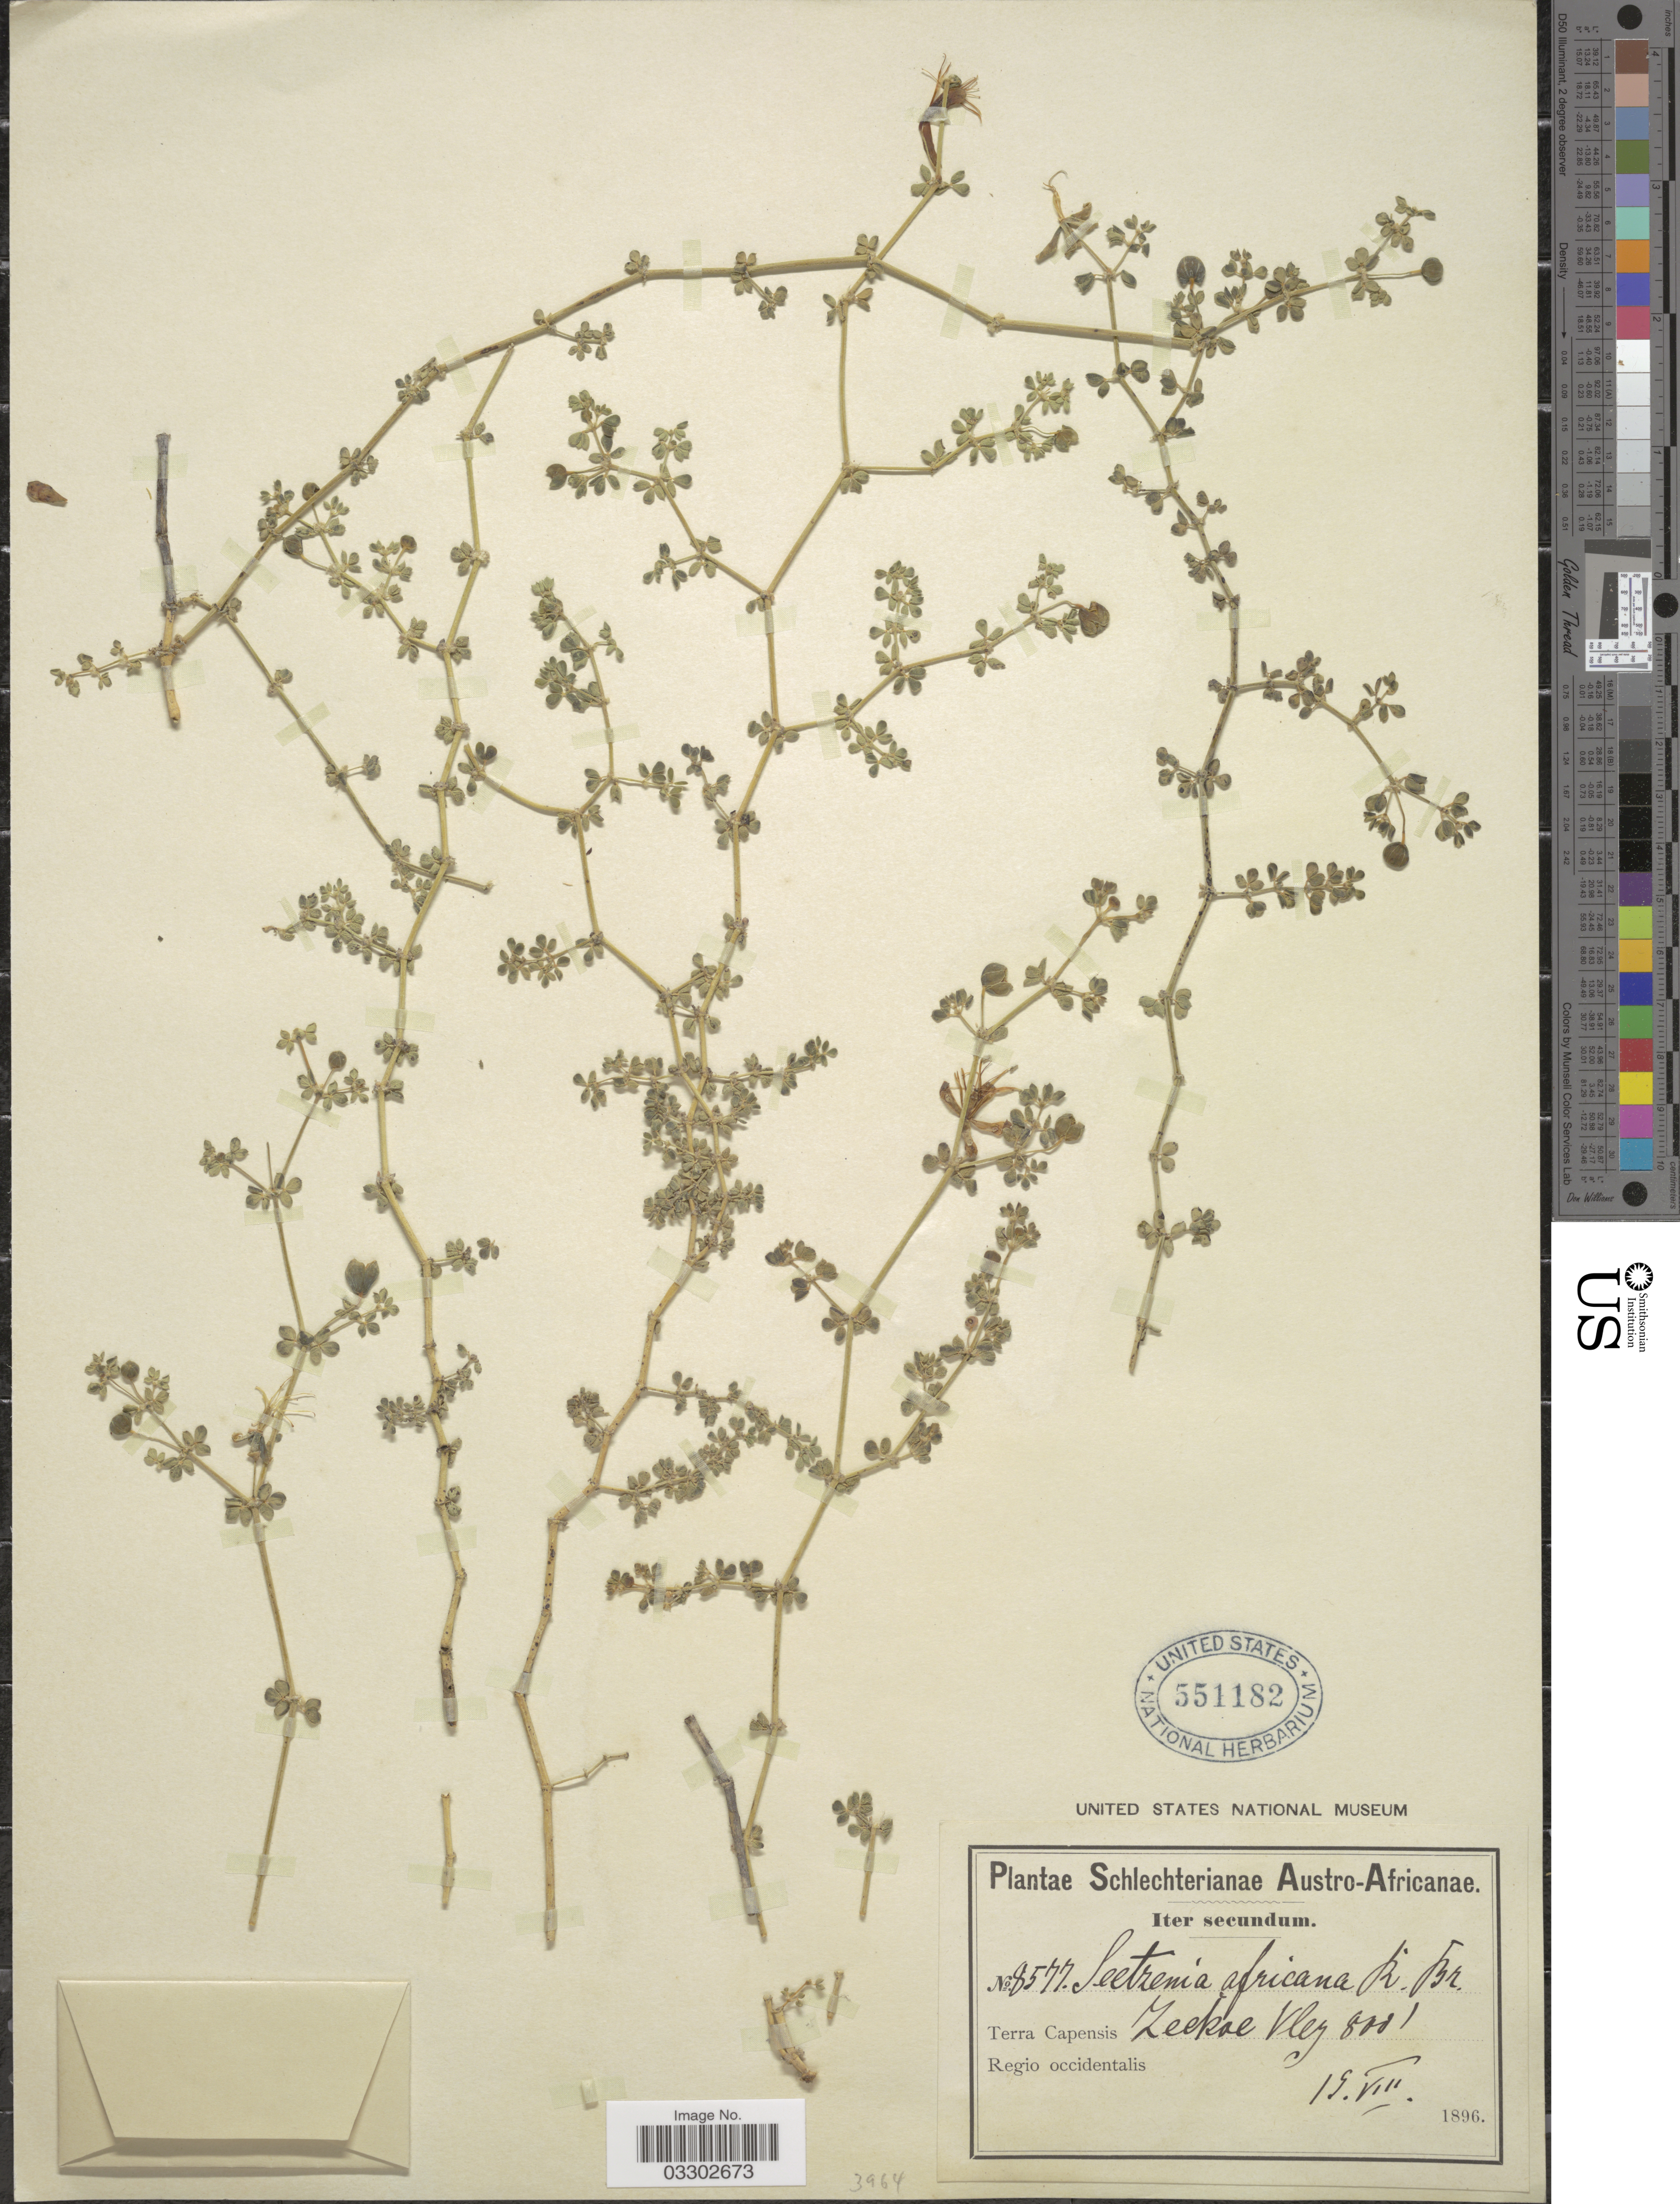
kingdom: Plantae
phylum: Tracheophyta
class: Magnoliopsida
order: Zygophyllales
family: Zygophyllaceae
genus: Seetzenia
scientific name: Seetzenia africana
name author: R. Br.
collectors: Schlechter, --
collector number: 8577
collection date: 1896-08-19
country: South Africa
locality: Austro-Africanae. Terra Capensis Zeekoe Vley. Regio occidentalis.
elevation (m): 244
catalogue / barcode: US 551182